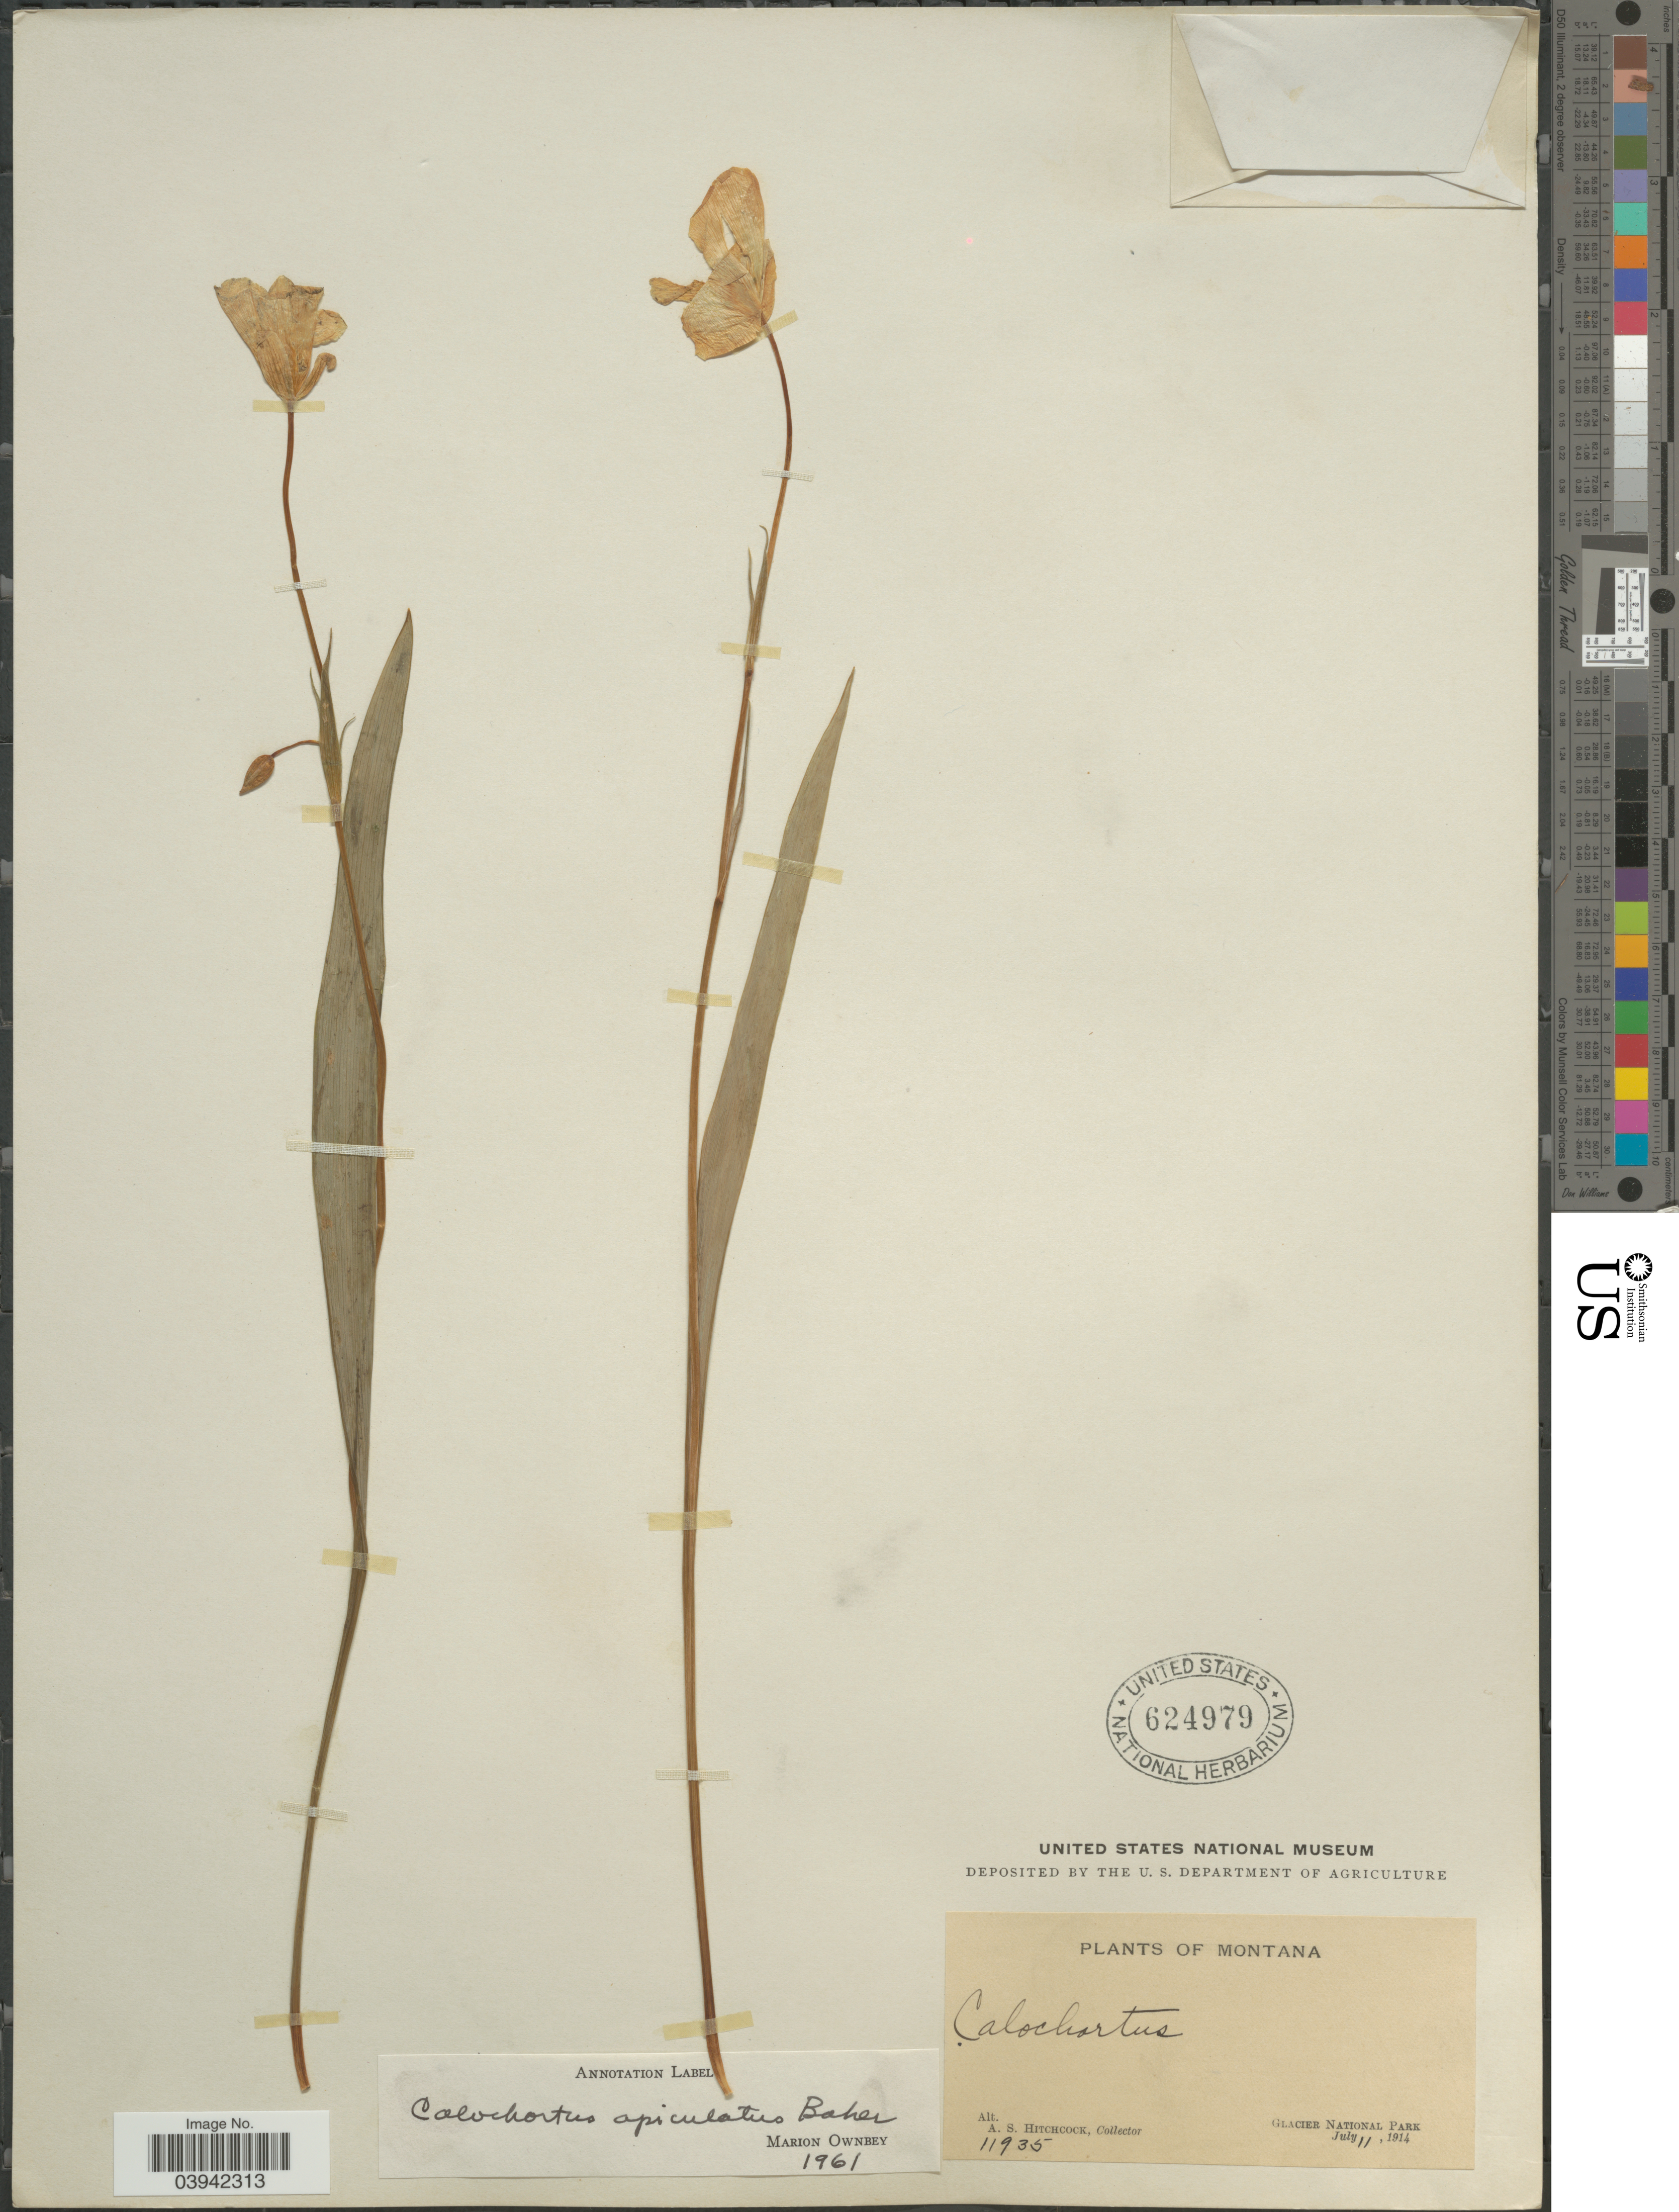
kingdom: Plantae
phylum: Tracheophyta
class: Liliopsida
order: Liliales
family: Liliaceae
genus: Calochortus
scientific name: Calochortus apiculatus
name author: Baker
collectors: A. S. Hitchcock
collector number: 11935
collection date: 1914-07-11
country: United States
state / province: Montana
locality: Glacier National Park.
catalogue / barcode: US 624979